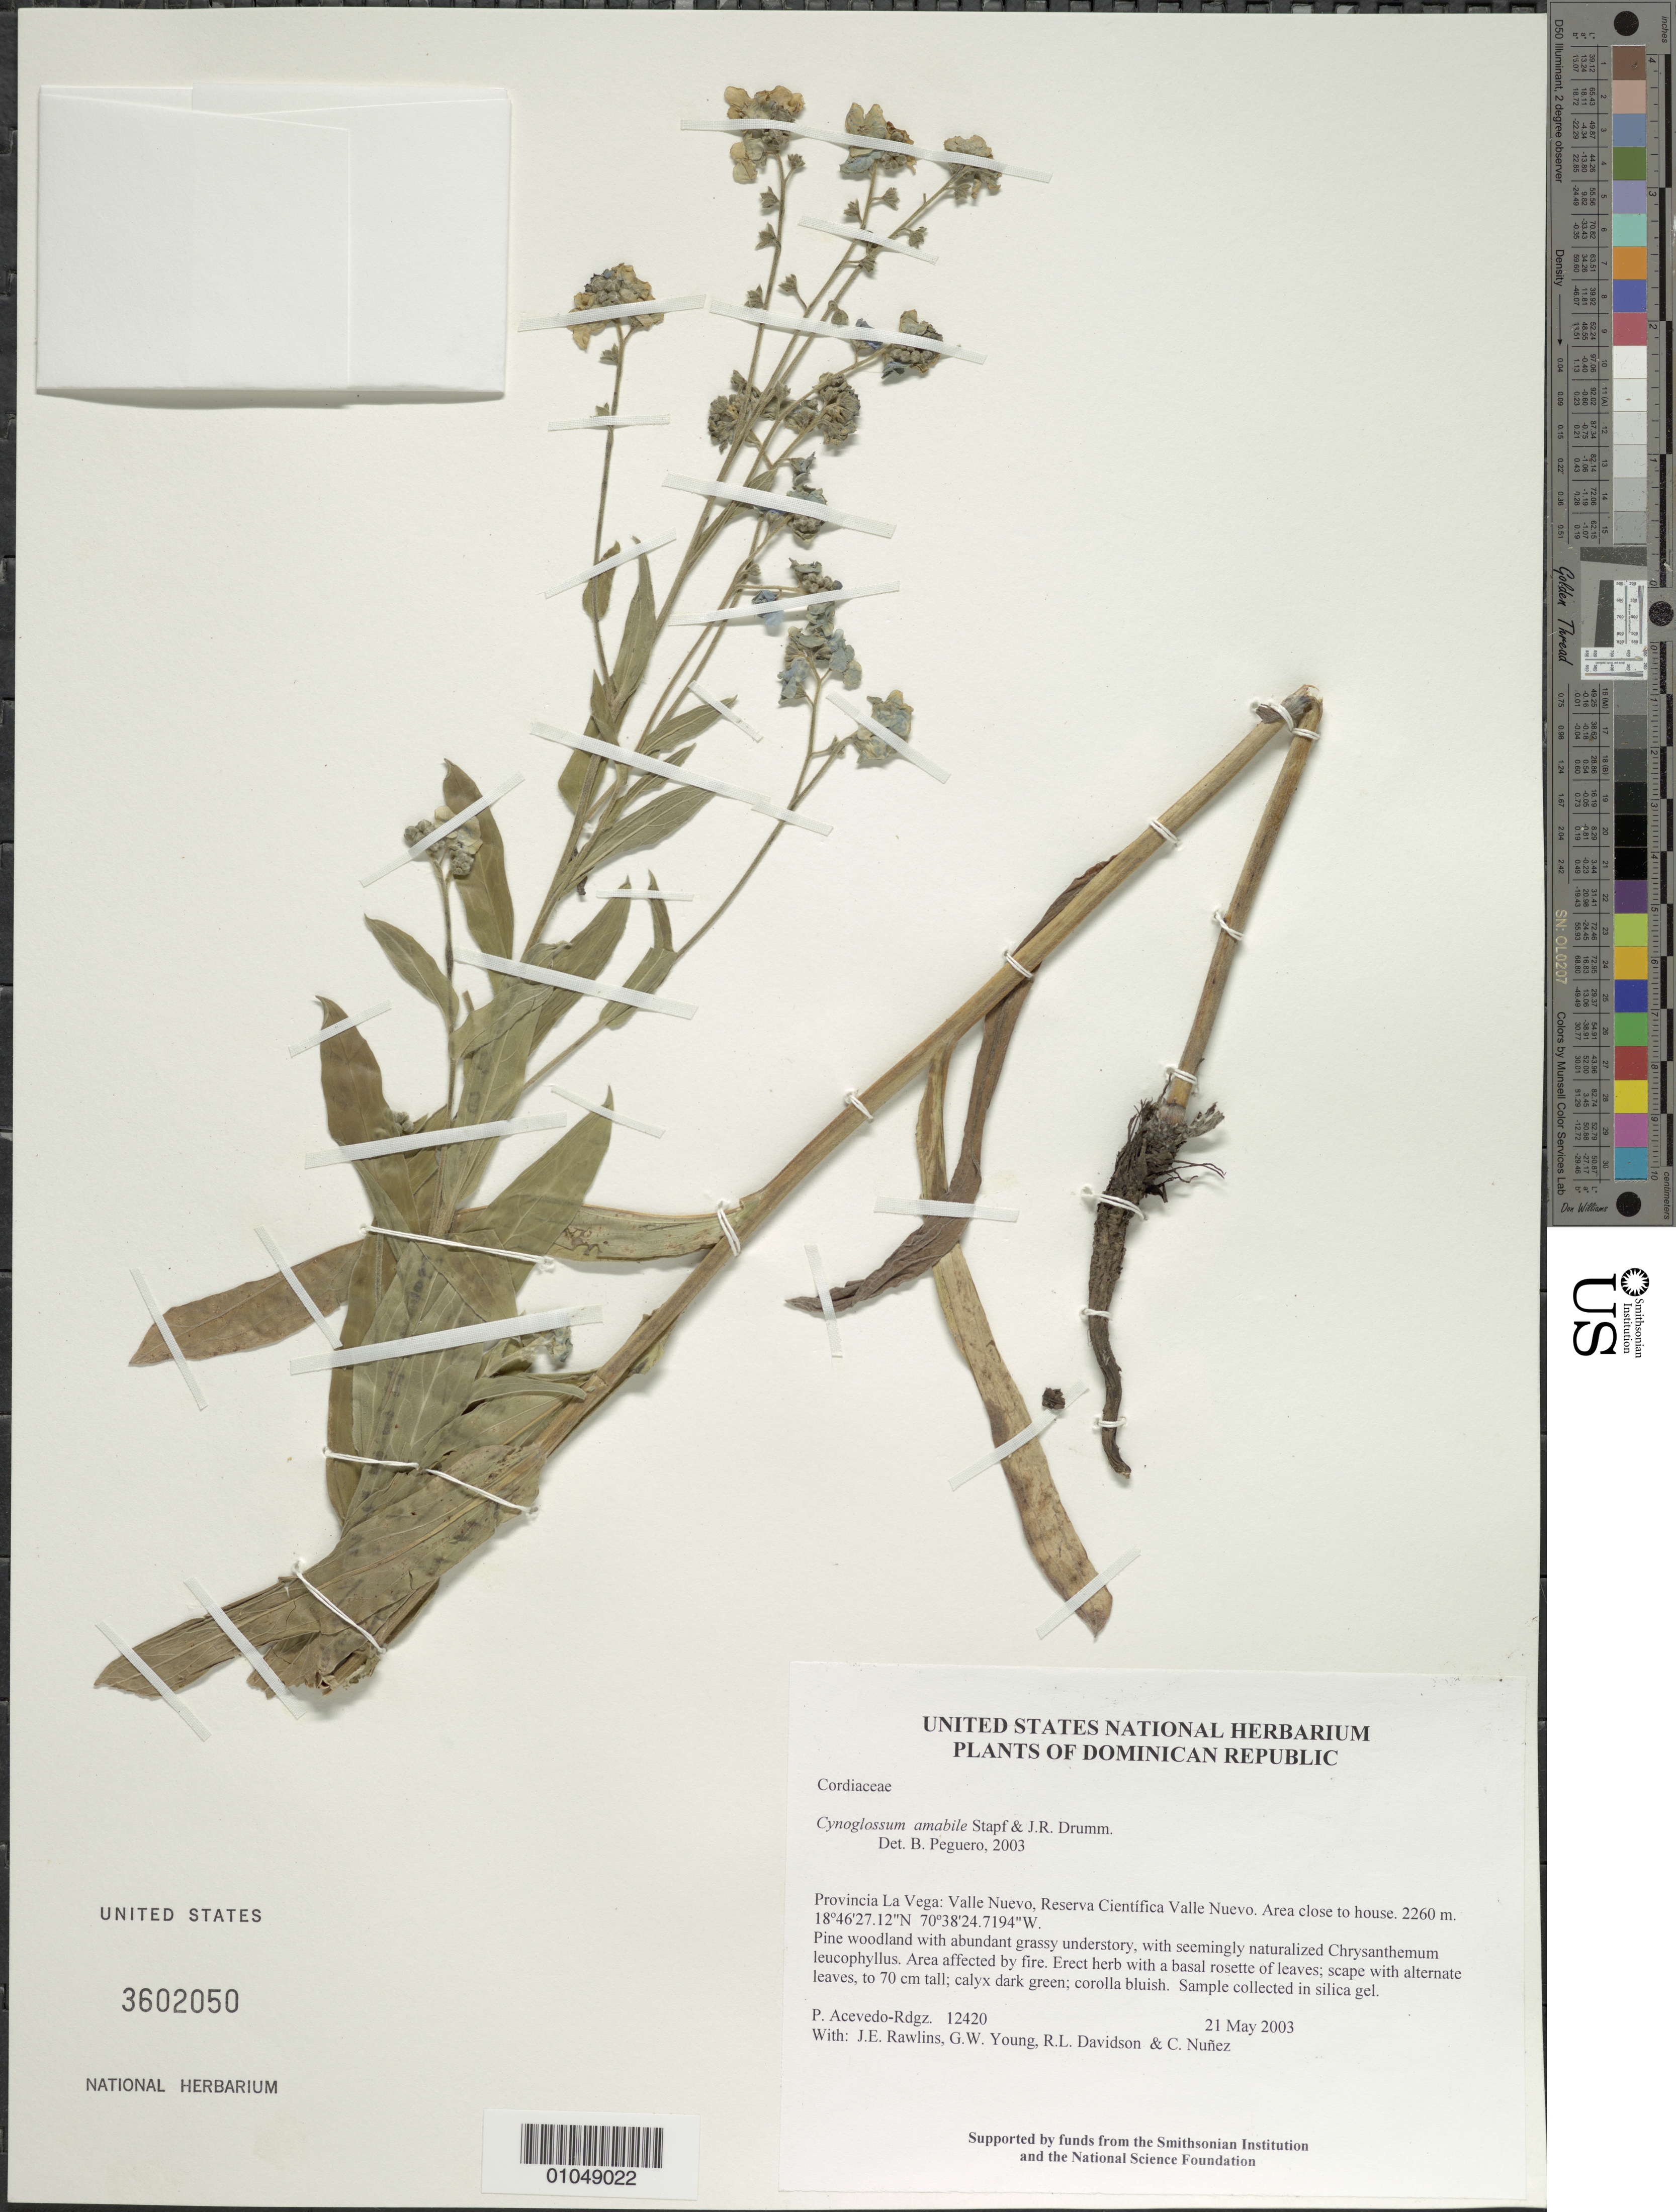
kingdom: Plantae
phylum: Tracheophyta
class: Magnoliopsida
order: Boraginales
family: Boraginaceae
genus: Cynoglossum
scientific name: Cynoglossum amabile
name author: Stapf & J.R. Drumm.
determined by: Peguero, Brigido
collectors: P. Acevedo-Rodr., J. Rawlins, G. Young, R. Davidson & C. Nunez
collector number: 12420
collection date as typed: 21 May 2003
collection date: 2003-05-21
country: Dominican Republic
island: Hispaniola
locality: Provincia La Vega: Valle Nuevo, Reserva Científica Valle Nuevo. Area close to house.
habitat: Pine woodland with abundant grassy understory, with seemingly naturalized Chrysanthemum leucophyllus. Area affected by fire.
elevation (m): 2260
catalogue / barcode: US 3602050